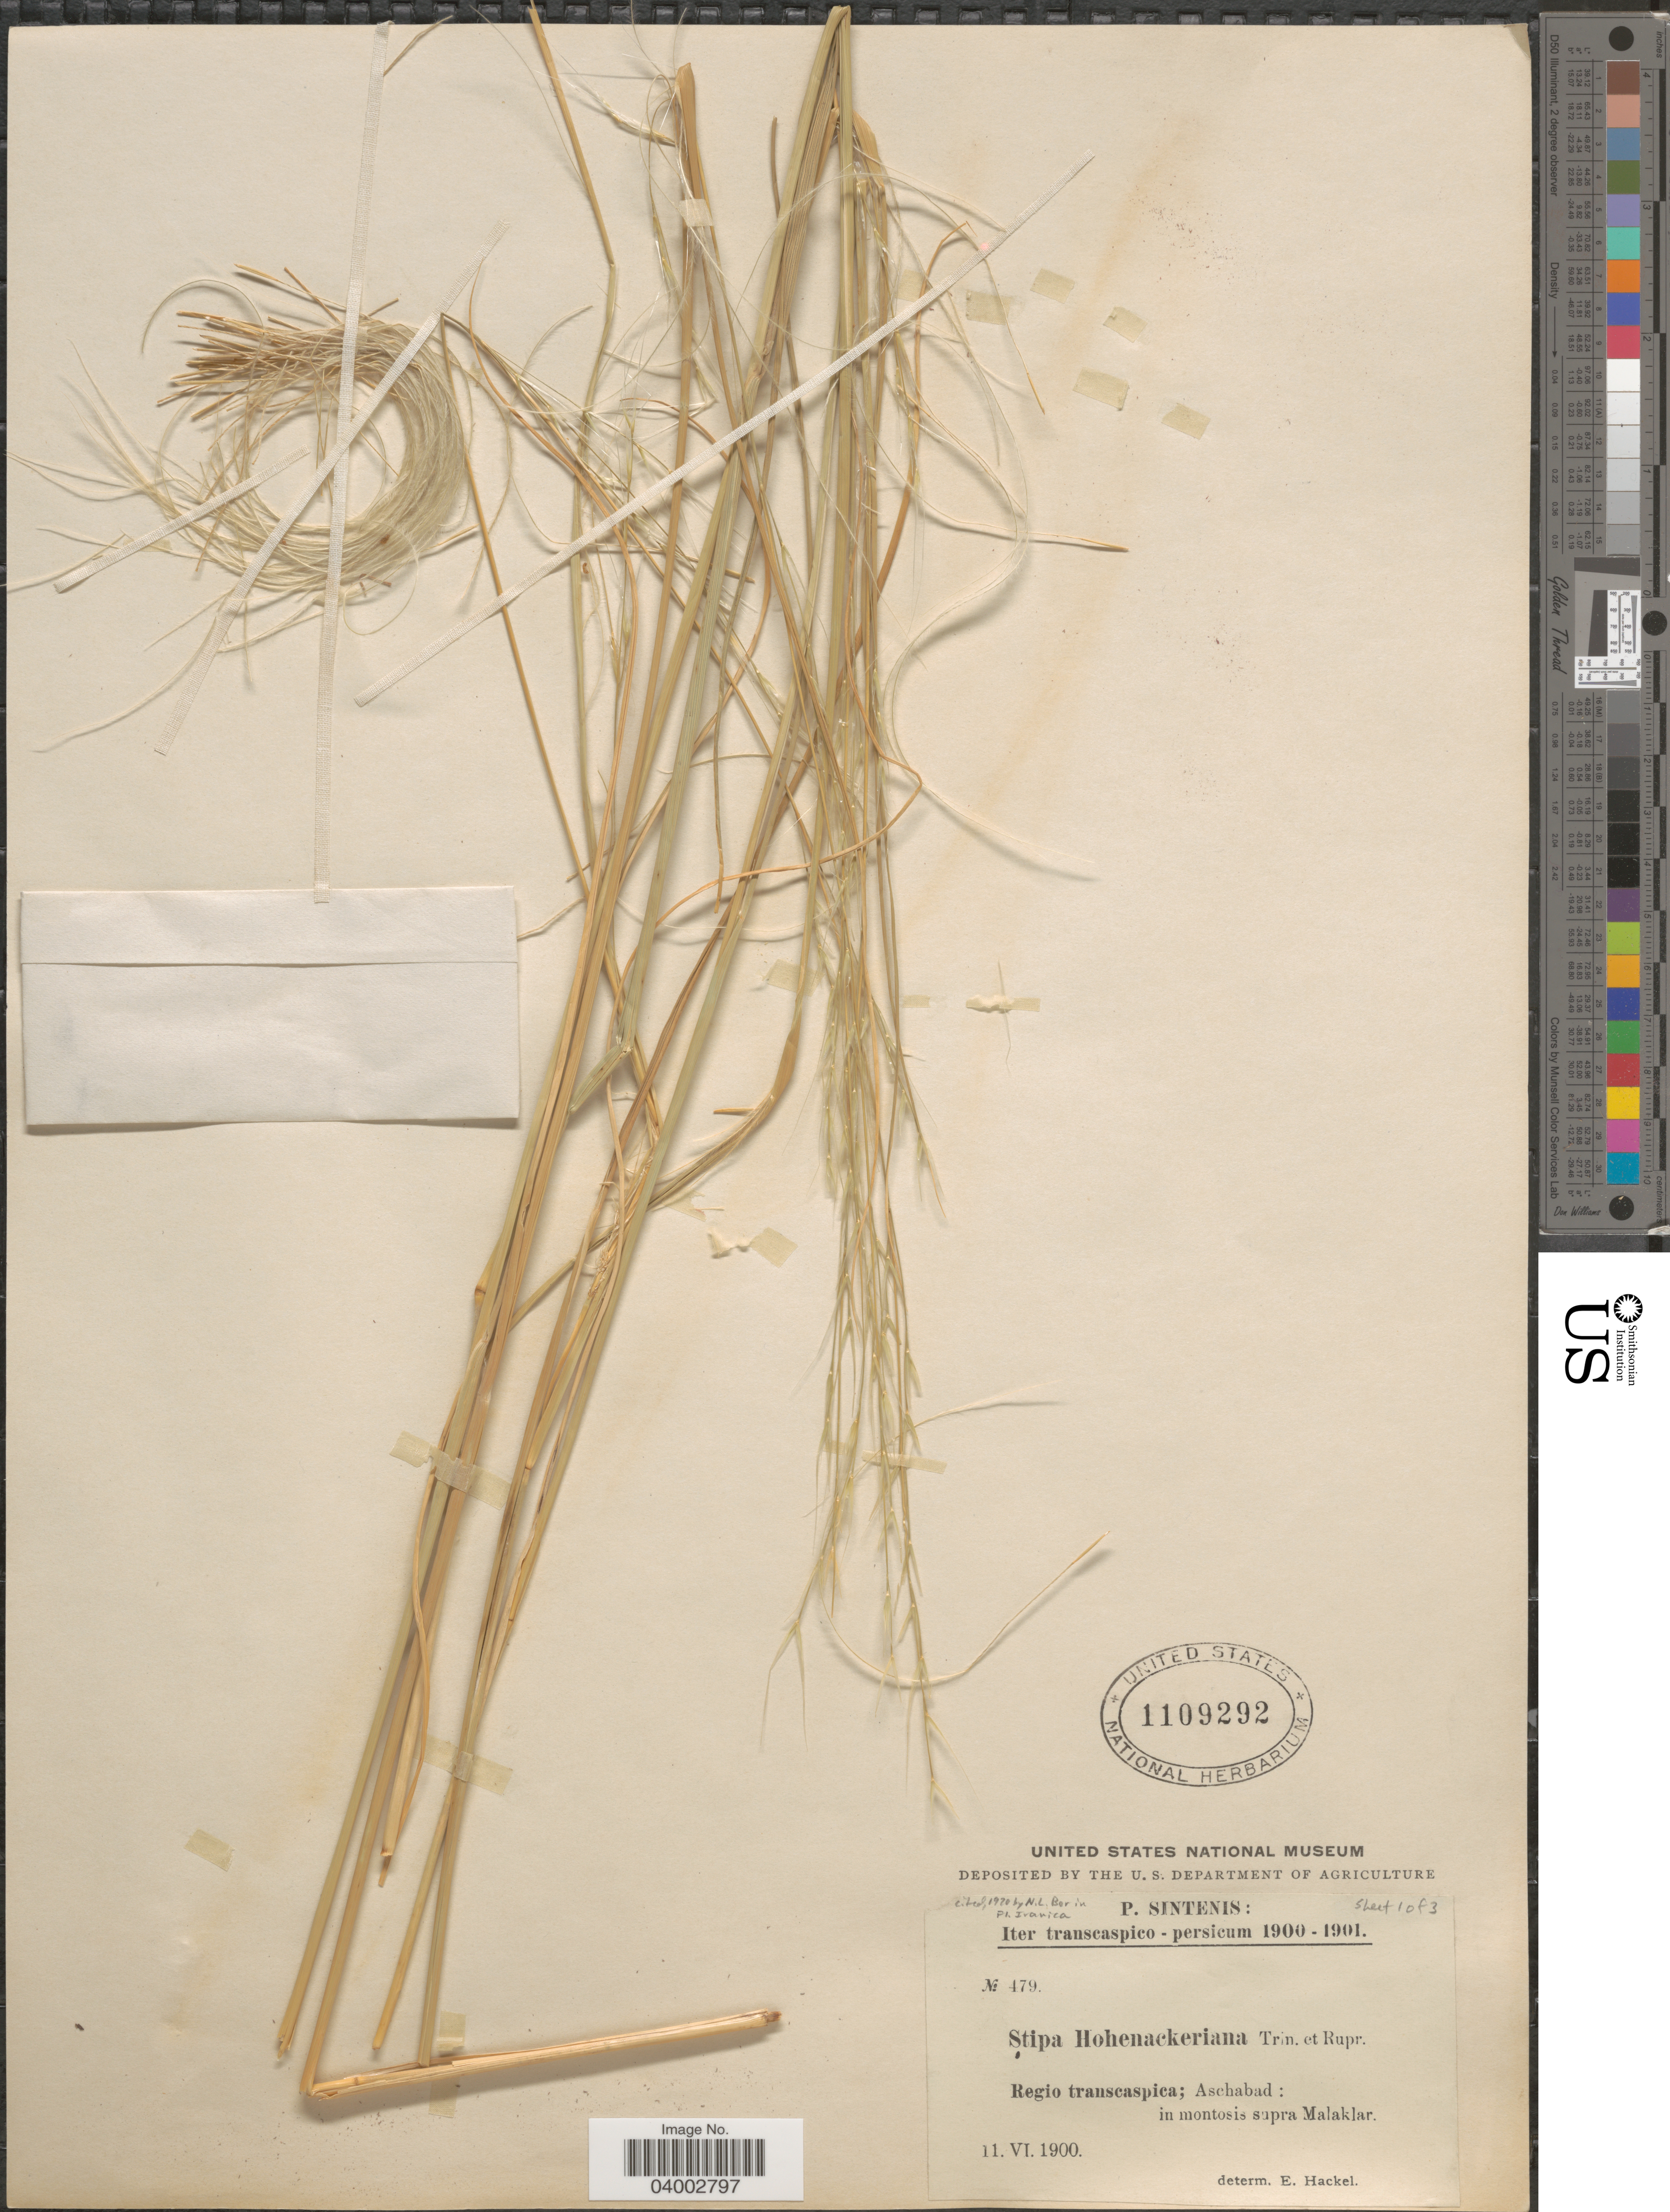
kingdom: Plantae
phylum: Tracheophyta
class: Liliopsida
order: Poales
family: Poaceae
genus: Stipa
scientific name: Stipa hohenackeriana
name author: Trin. & Rupr.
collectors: P. Sintenis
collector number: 479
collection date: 1900-06-11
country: Turkmenistan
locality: Iter transcaspico - persicum. Regio transcaspica; Aschabad; in montosis supra Malaklar.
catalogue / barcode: US 1109292